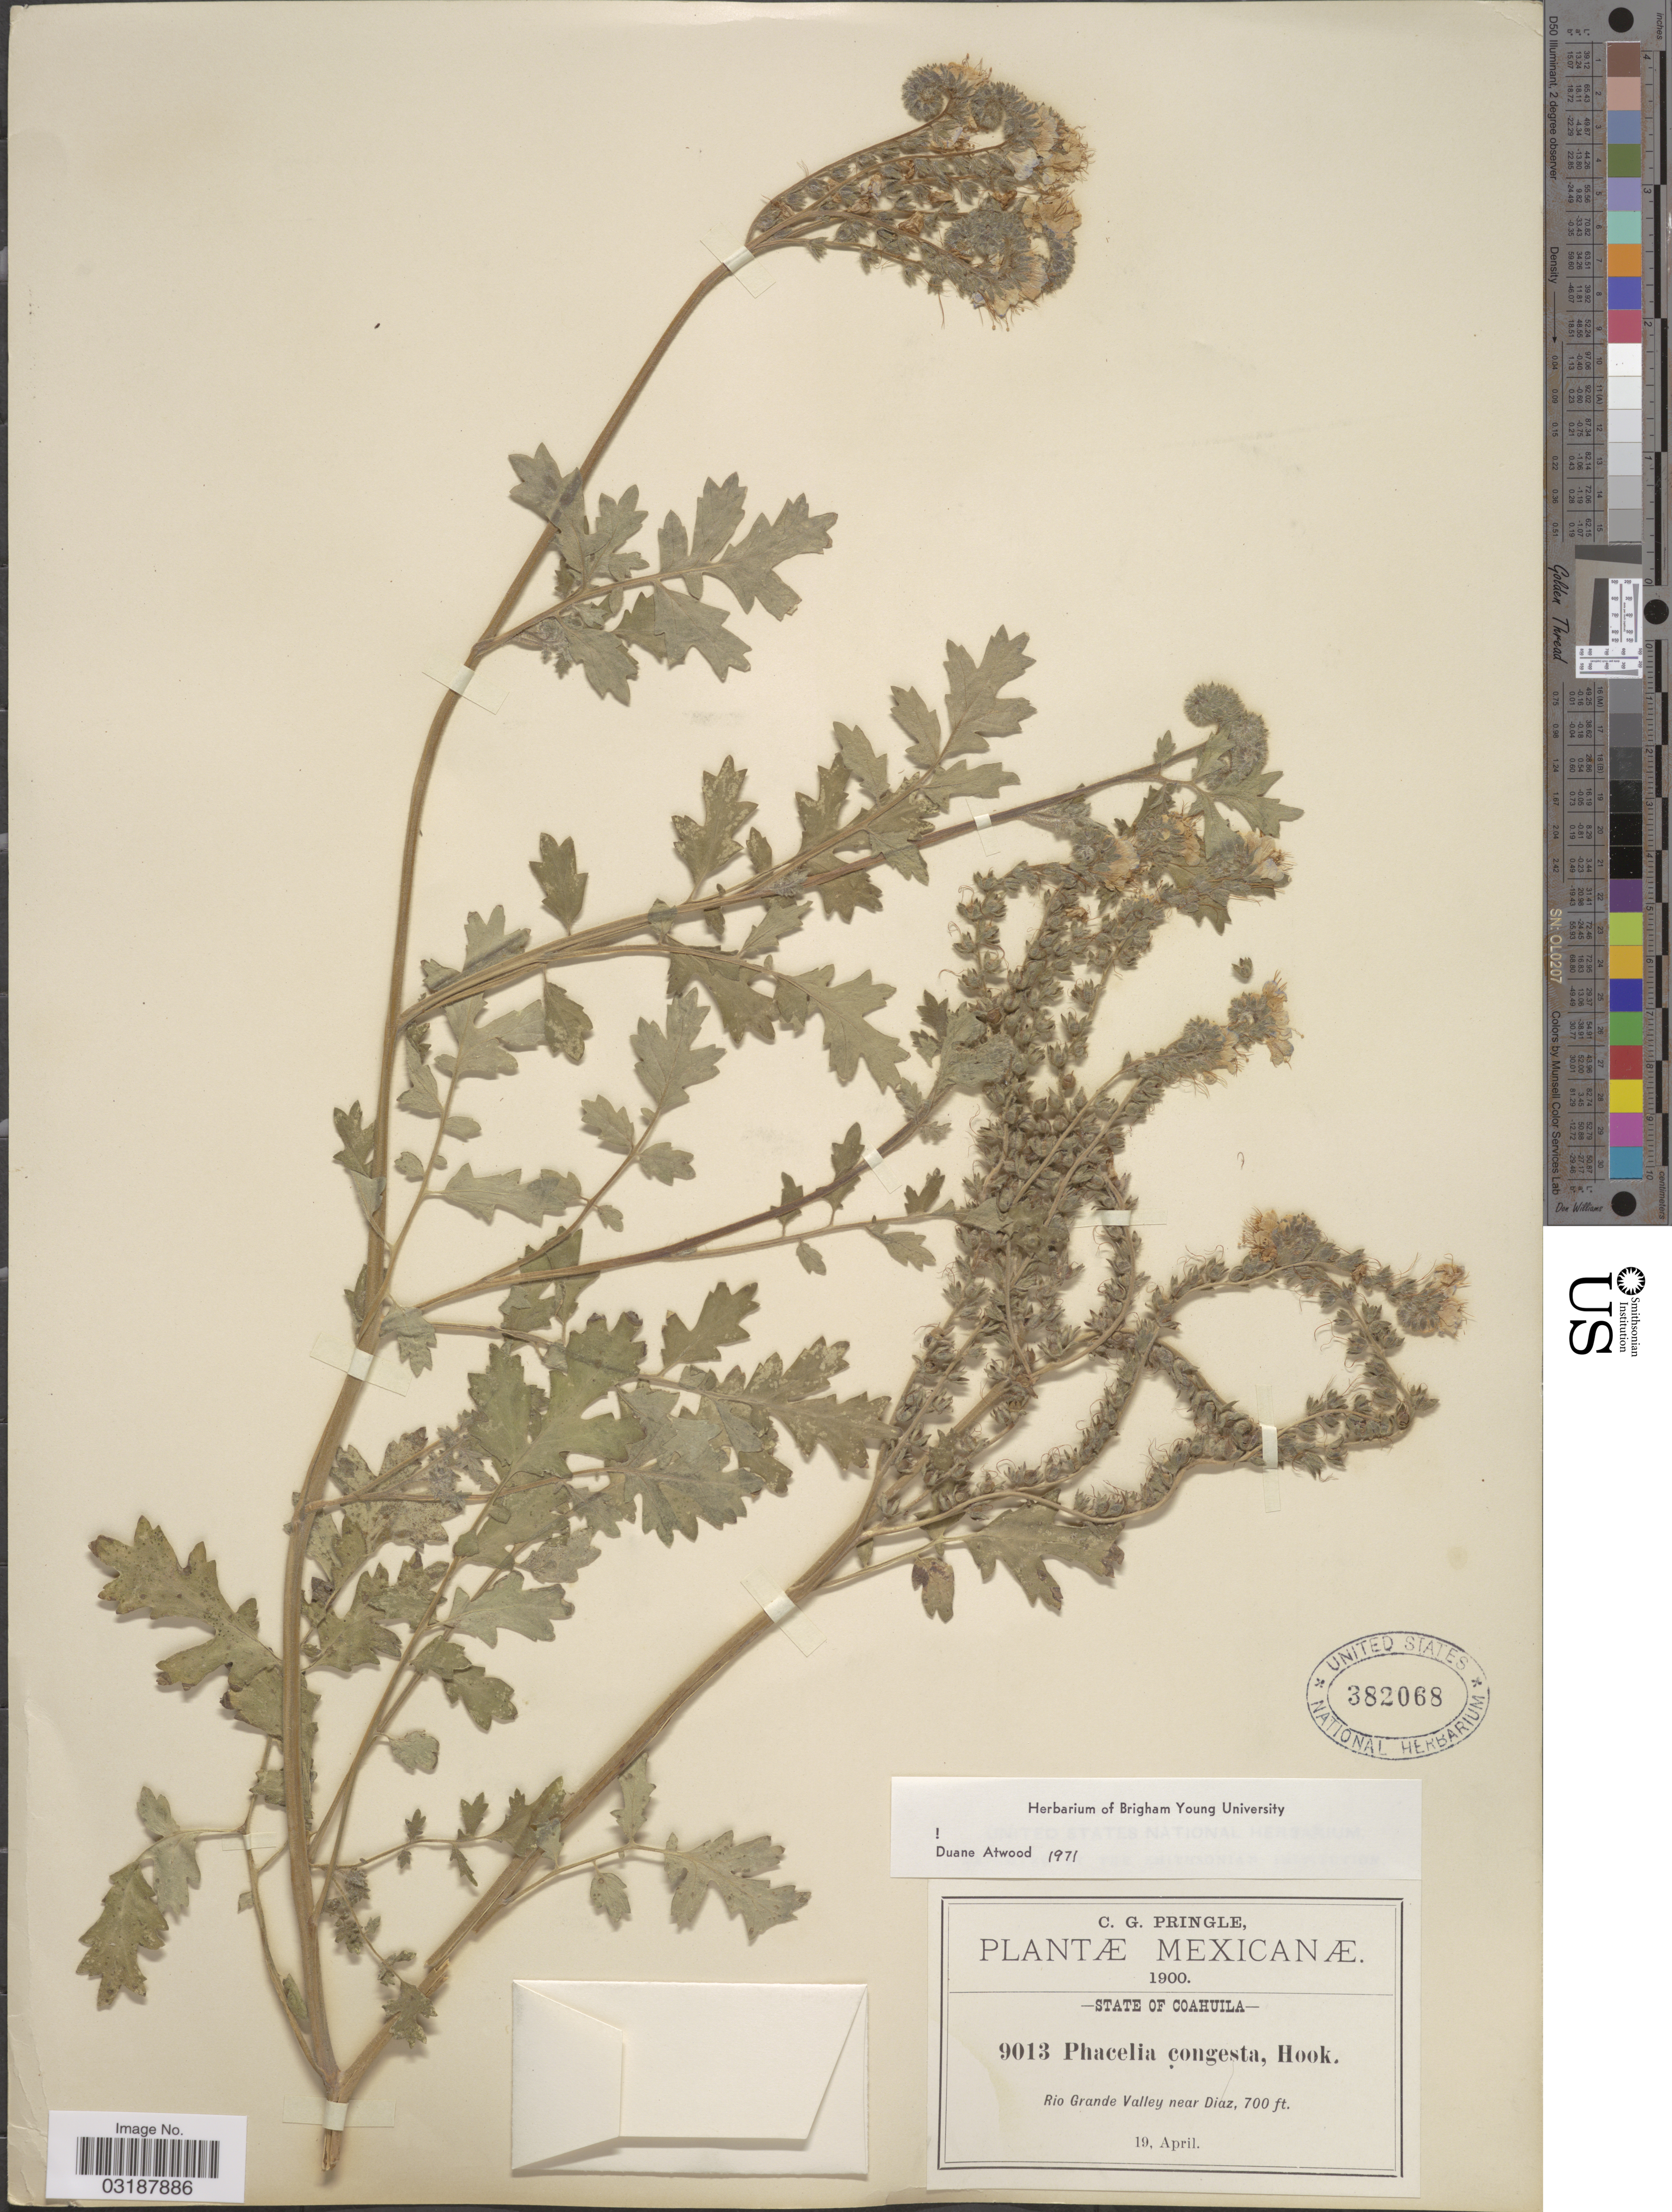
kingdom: Plantae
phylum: Tracheophyta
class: Magnoliopsida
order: Boraginales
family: Hydrophyllaceae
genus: Phacelia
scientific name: Phacelia congesta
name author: Hook.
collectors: C. G. Pringle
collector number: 9013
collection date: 1900-04-19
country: Mexico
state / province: Coahuila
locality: Rio Grande Valley near Diaz.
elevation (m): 213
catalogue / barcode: US 382068